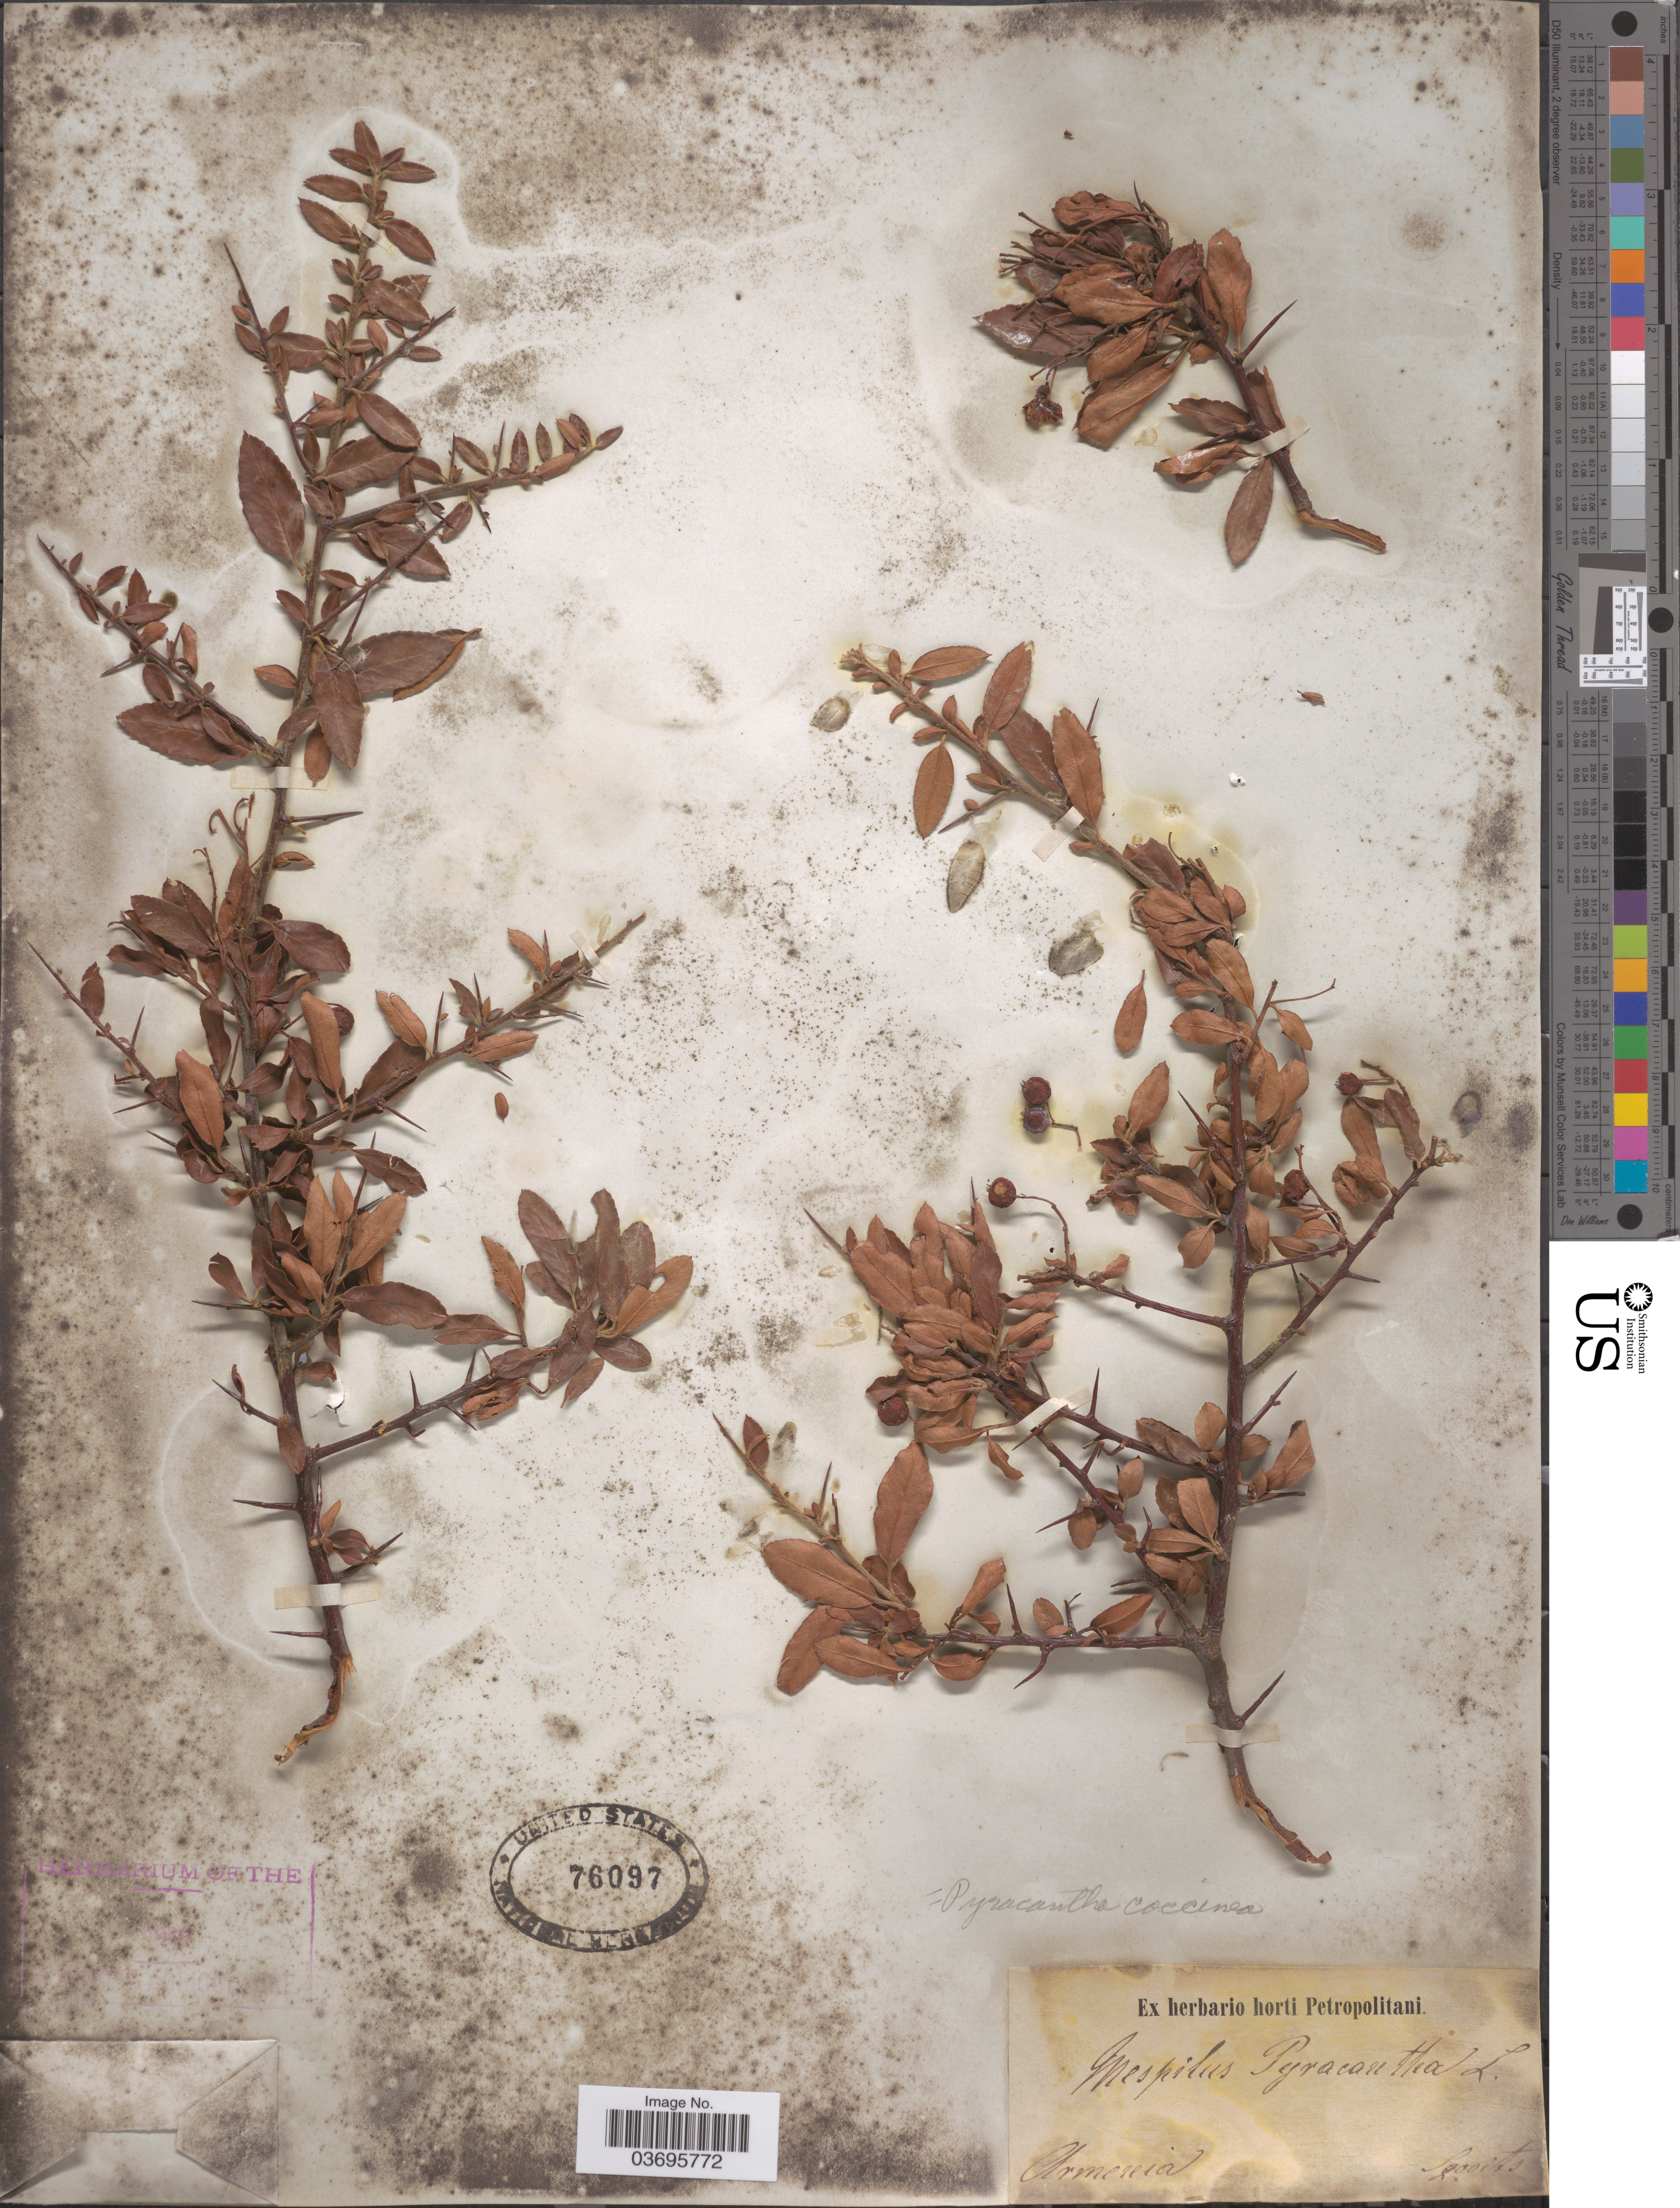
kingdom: Plantae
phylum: Tracheophyta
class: Magnoliopsida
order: Rosales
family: Rosaceae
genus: Pyracantha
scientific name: Pyracantha coccinea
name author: M. Roem.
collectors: Szovits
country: Armenia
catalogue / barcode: US 76097